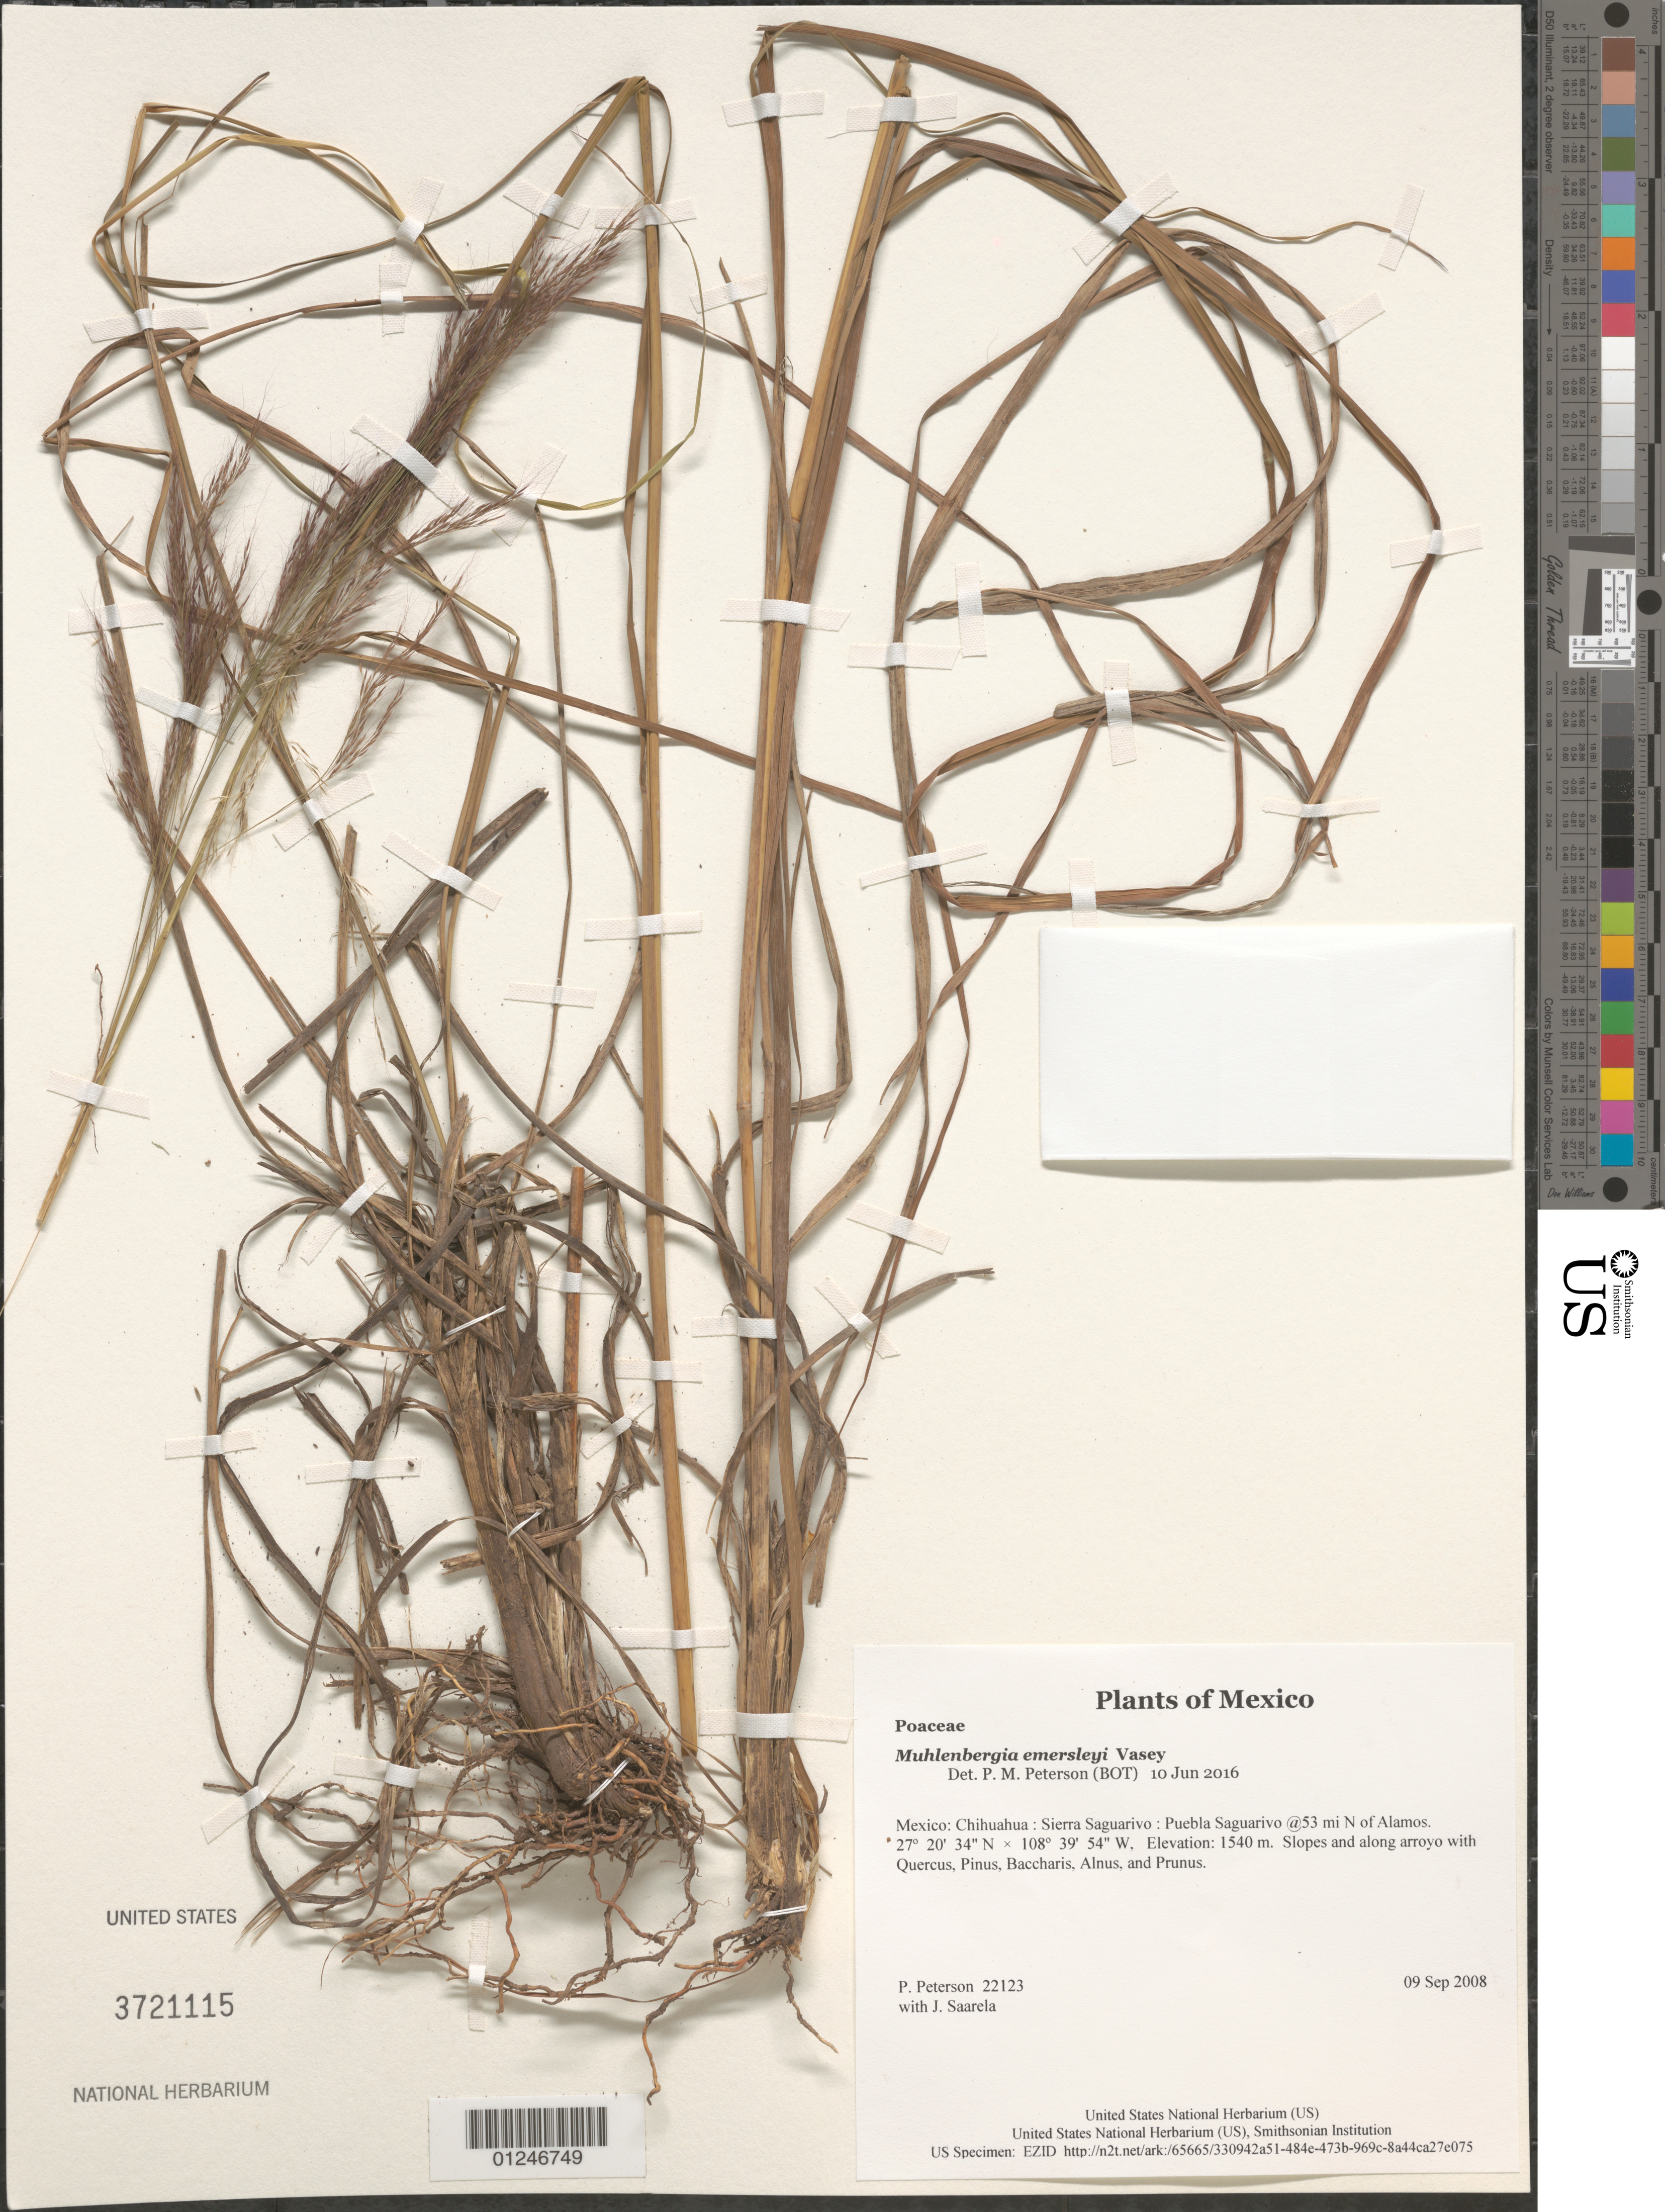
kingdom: Plantae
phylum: Tracheophyta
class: Liliopsida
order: Poales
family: Poaceae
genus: Muhlenbergia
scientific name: Muhlenbergia emersleyi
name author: Vasey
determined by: Peterson, Paul M., (BOT), Smithsonian Institution - National Museum of Natural History (UNITED STATES)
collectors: P. M. Peterson & J. Saarela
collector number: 22123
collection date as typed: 09 Sep 2008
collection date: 2008-09-09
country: Mexico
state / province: Chihuahua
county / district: Sierra Saguarivo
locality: Puebla Saguarivo @53 mi N of Alamos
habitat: Slopes and along arroyo with Quercus, Pinus, Baccharis, Alnus, and Prunus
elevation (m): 1540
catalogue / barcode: US 3721115